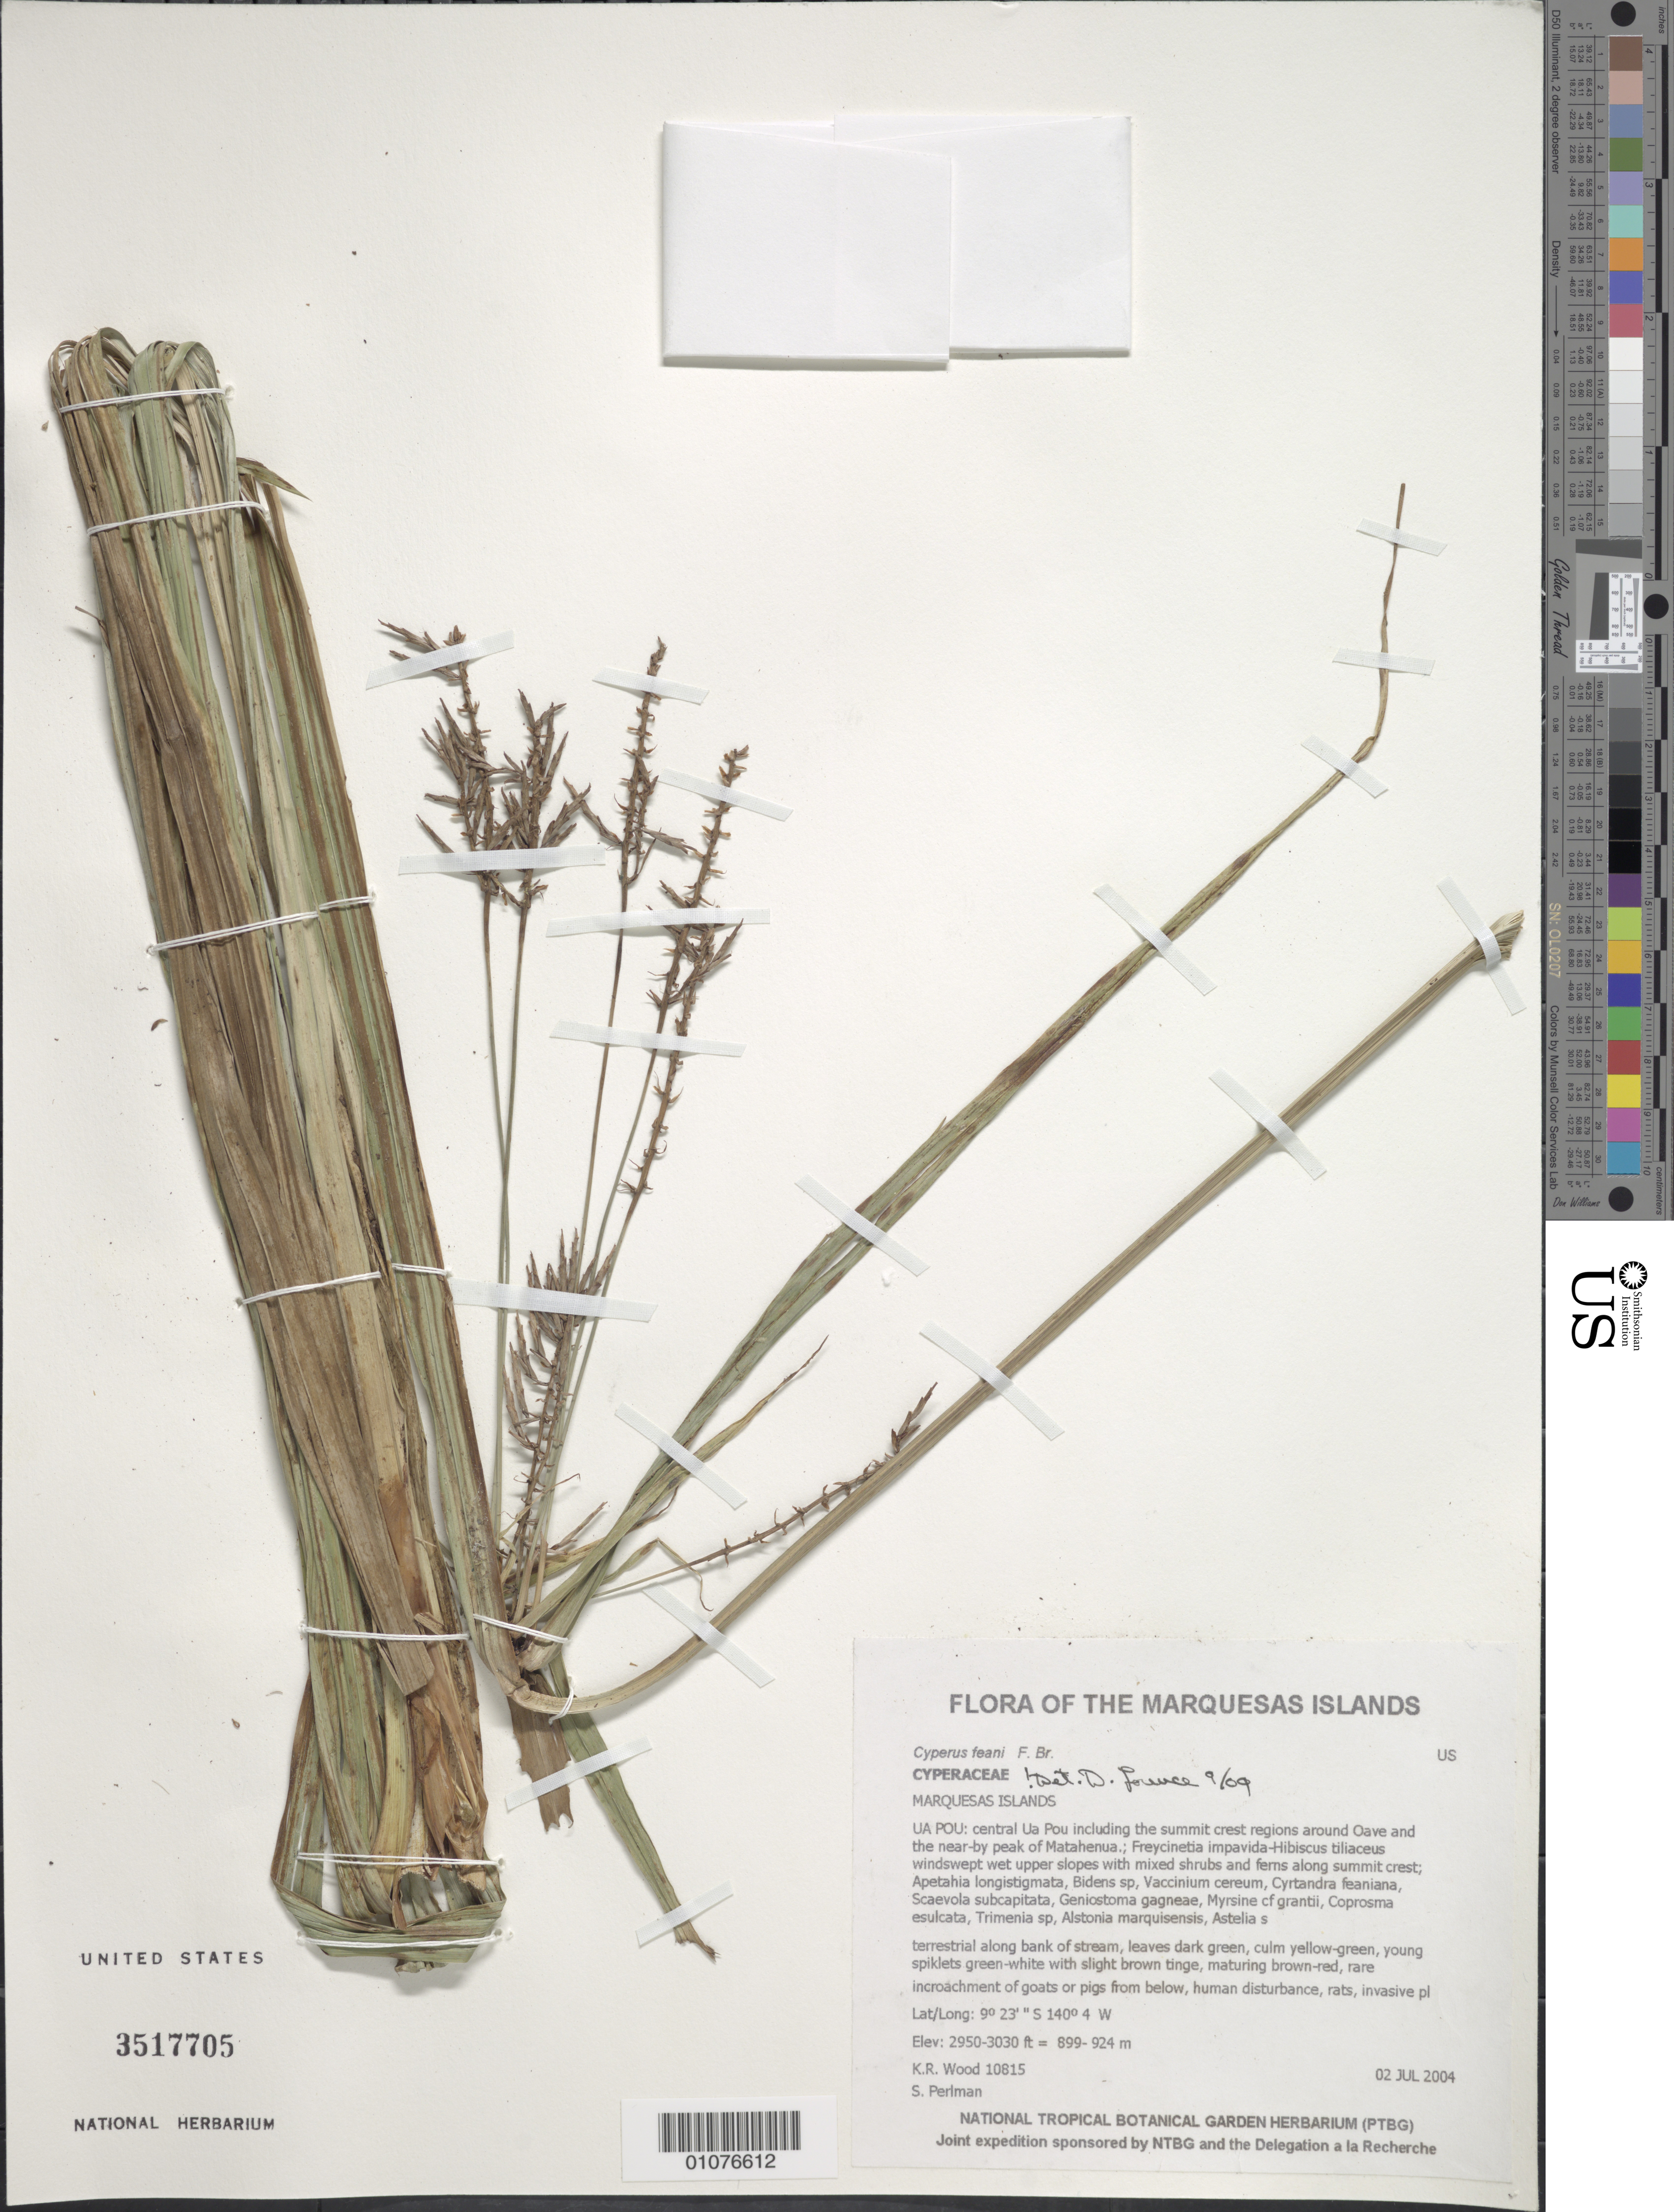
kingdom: Plantae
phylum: Tracheophyta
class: Liliopsida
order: Poales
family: Cyperaceae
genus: Cyperus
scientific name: Cyperus feani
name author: F. Br.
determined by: Lorence, David H., (PTBG), National Tropical Botanical Garden (UNITED STATES)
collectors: K. R. Wood & S. P. Perlman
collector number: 10815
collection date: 2004-07-02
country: French Polynesia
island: Ua Pou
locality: Central Ua Pou including the summit crest regions around Oave and the near-by peak of Matahenua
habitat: Freycinetia impavida-Hibiscus tiliaceus windswept wet upper slopes with mixed shrubs and ferns along summit crest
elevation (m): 899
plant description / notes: Goats or pigs from below, human disturbance, rats, invasive plant taxa from below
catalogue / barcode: US 3517705